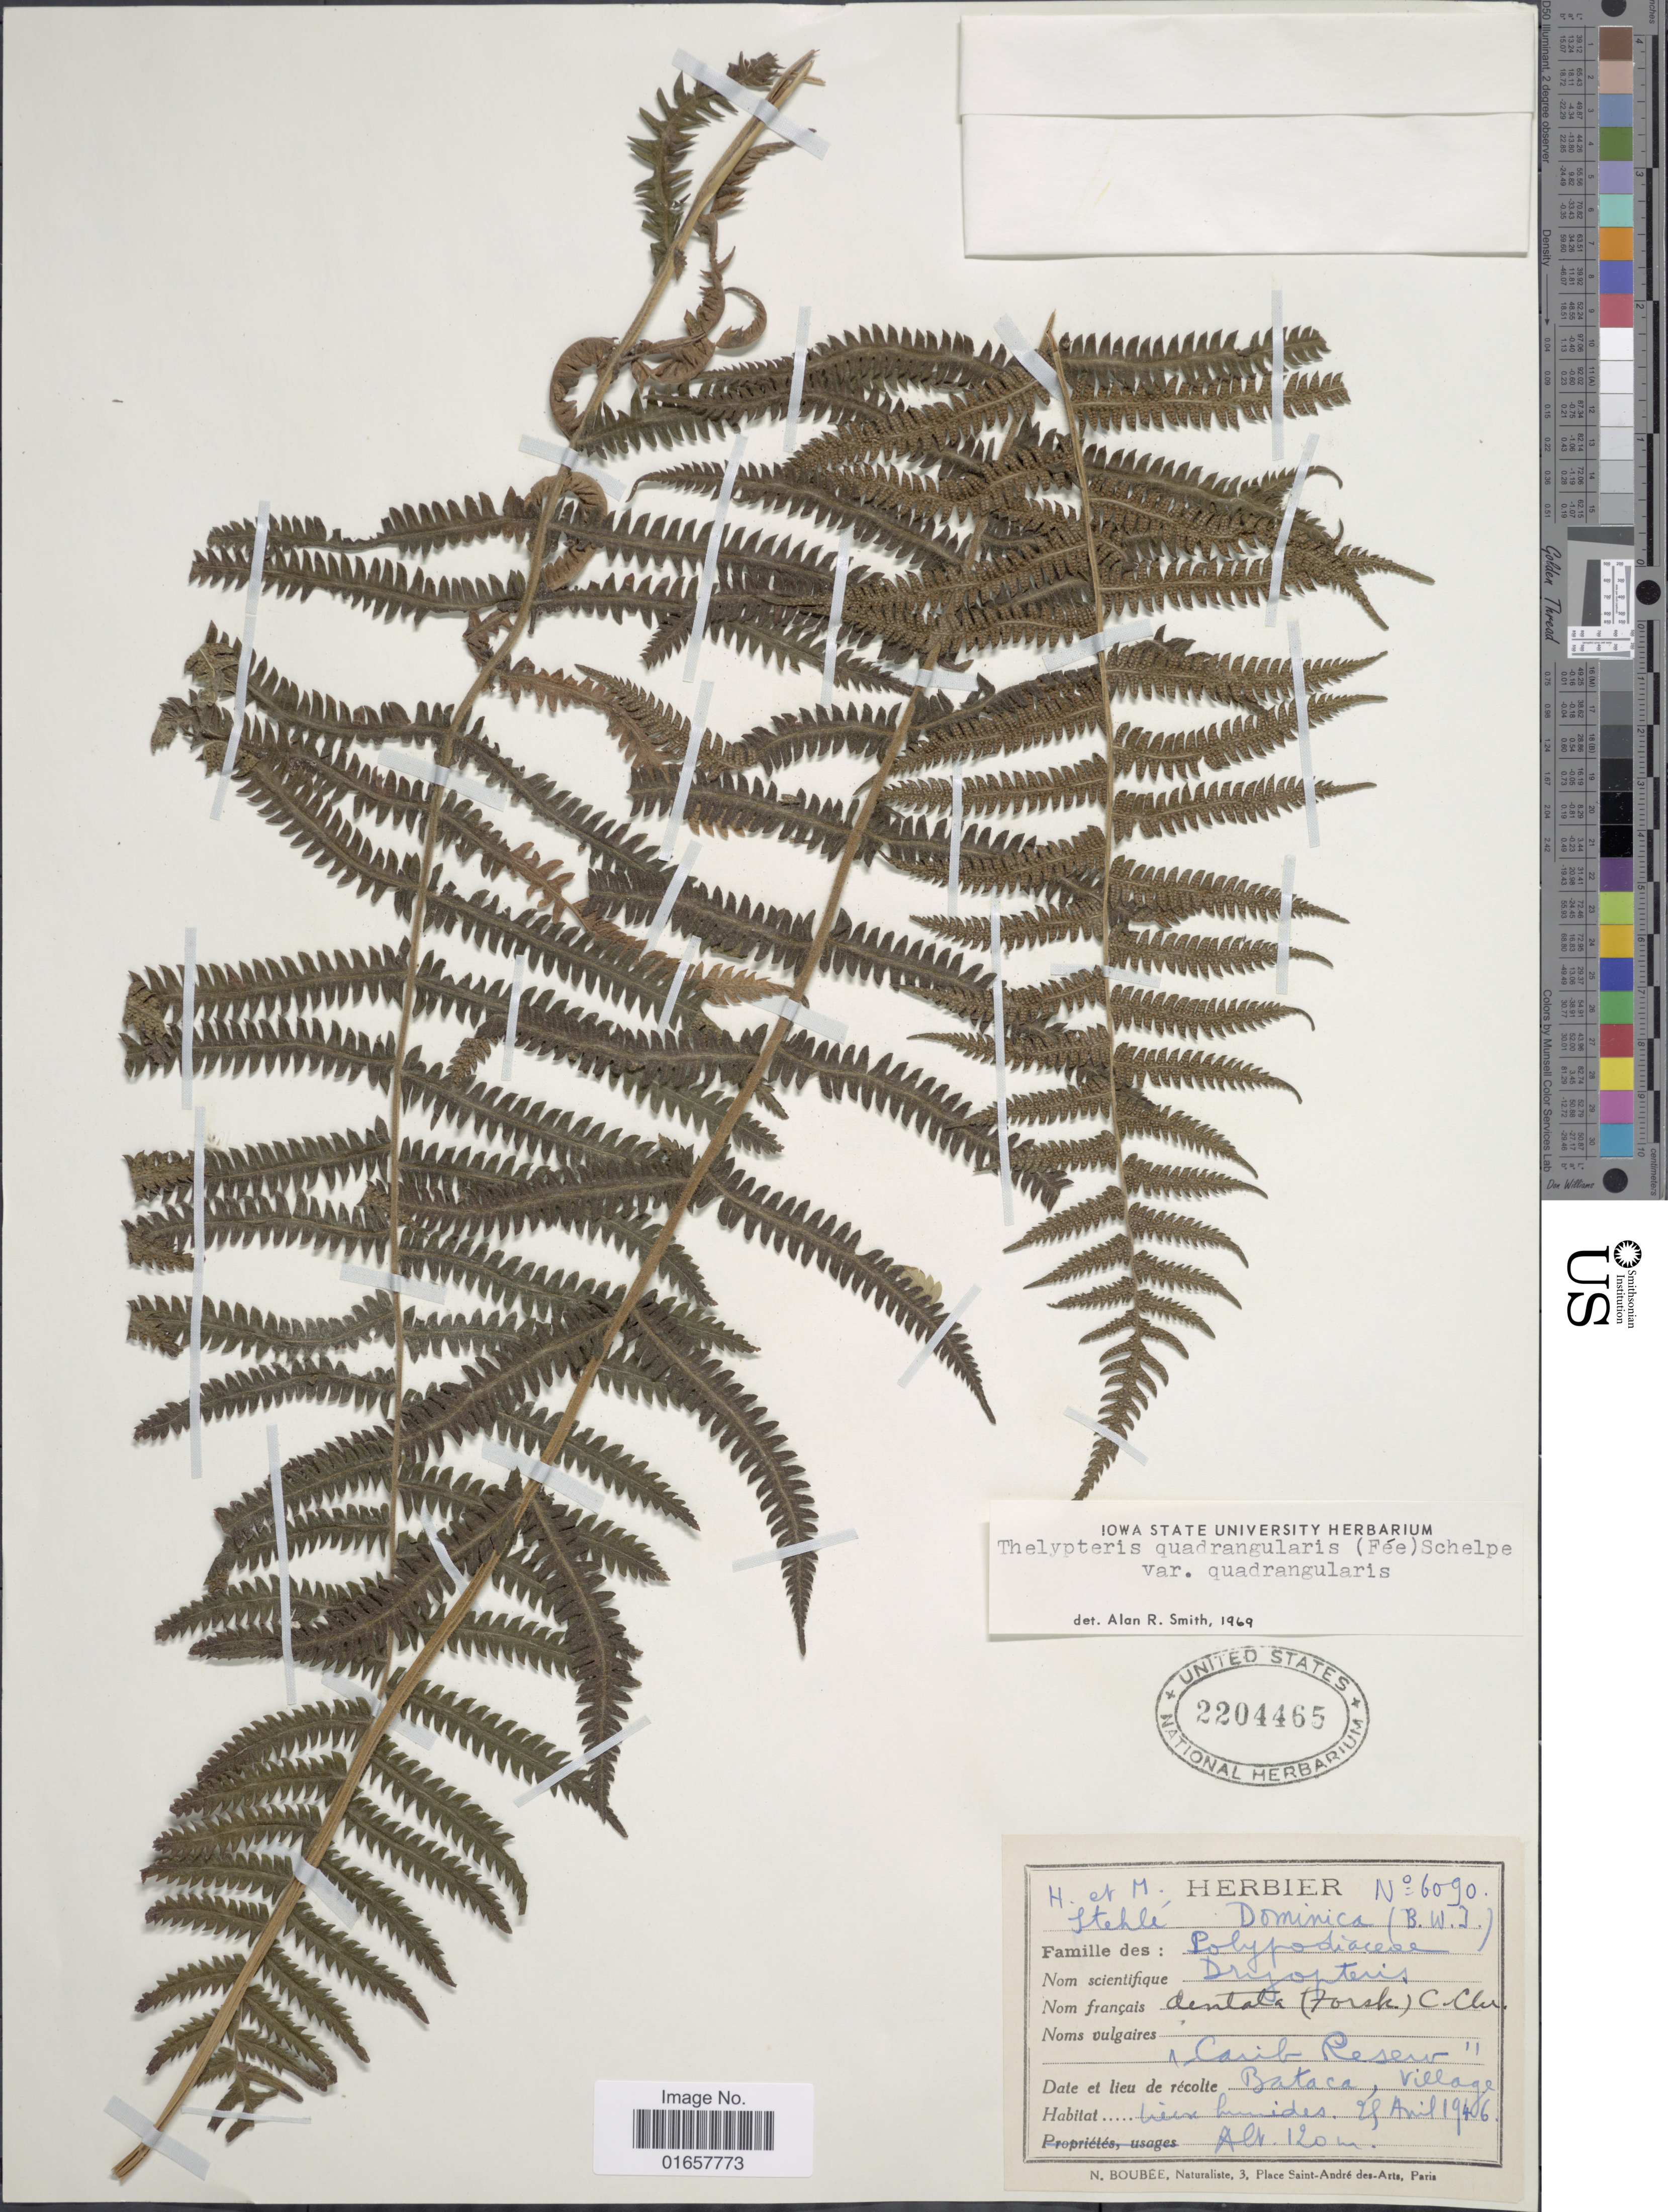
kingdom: Plantae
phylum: Tracheophyta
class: Polypodiopsida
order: Polypodiales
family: Thelypteridaceae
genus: Christella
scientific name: Christella hispidula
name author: (Decne.) Holttum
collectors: H. Stehlé & M. Stehlé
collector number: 6090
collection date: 1946-04-25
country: Dominica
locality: Carib Reserv, Bataca Village.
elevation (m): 120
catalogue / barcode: US 2204465